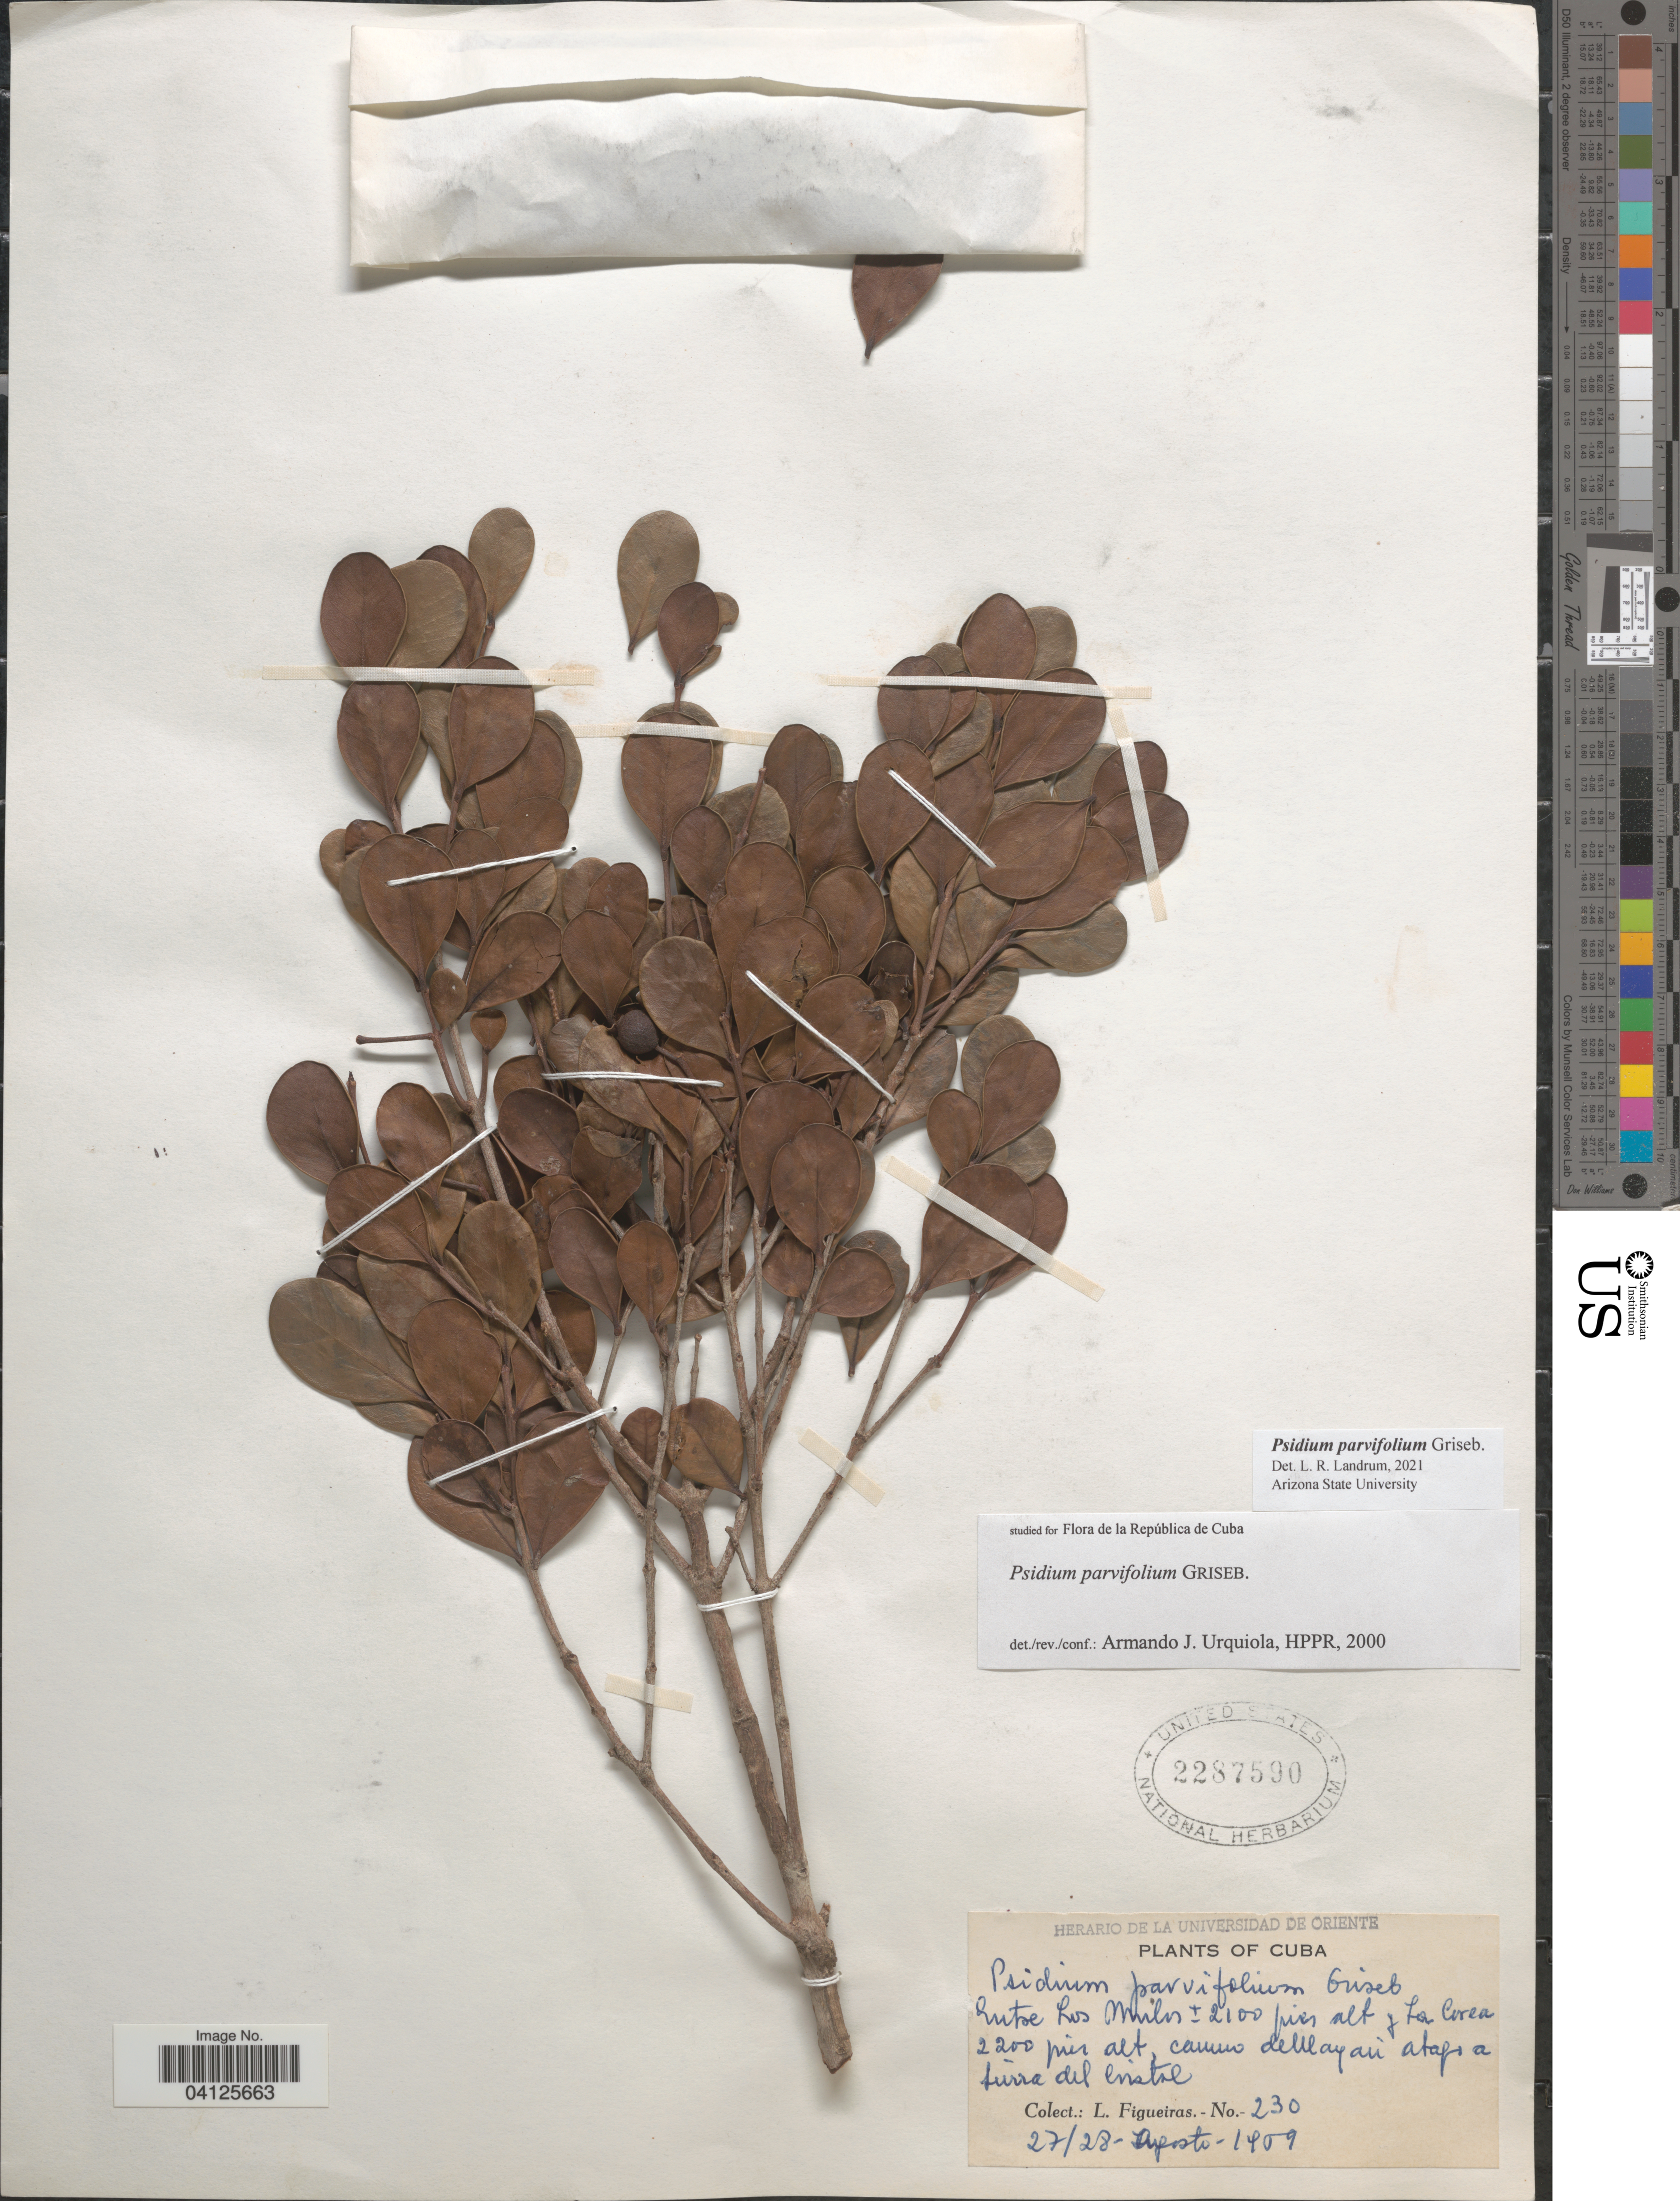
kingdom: Plantae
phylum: Tracheophyta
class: Magnoliopsida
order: Myrtales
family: Myrtaceae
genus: Psidium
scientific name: Psidium parvifolium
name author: Griseb.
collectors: M. López Figueiras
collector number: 230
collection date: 1909-08-27/1909-08-28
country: Cuba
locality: Entre Los Milos y La Corea, camino de Mayan atapo a tierra del cristal. [interpreted]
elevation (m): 640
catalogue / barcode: US 2287590